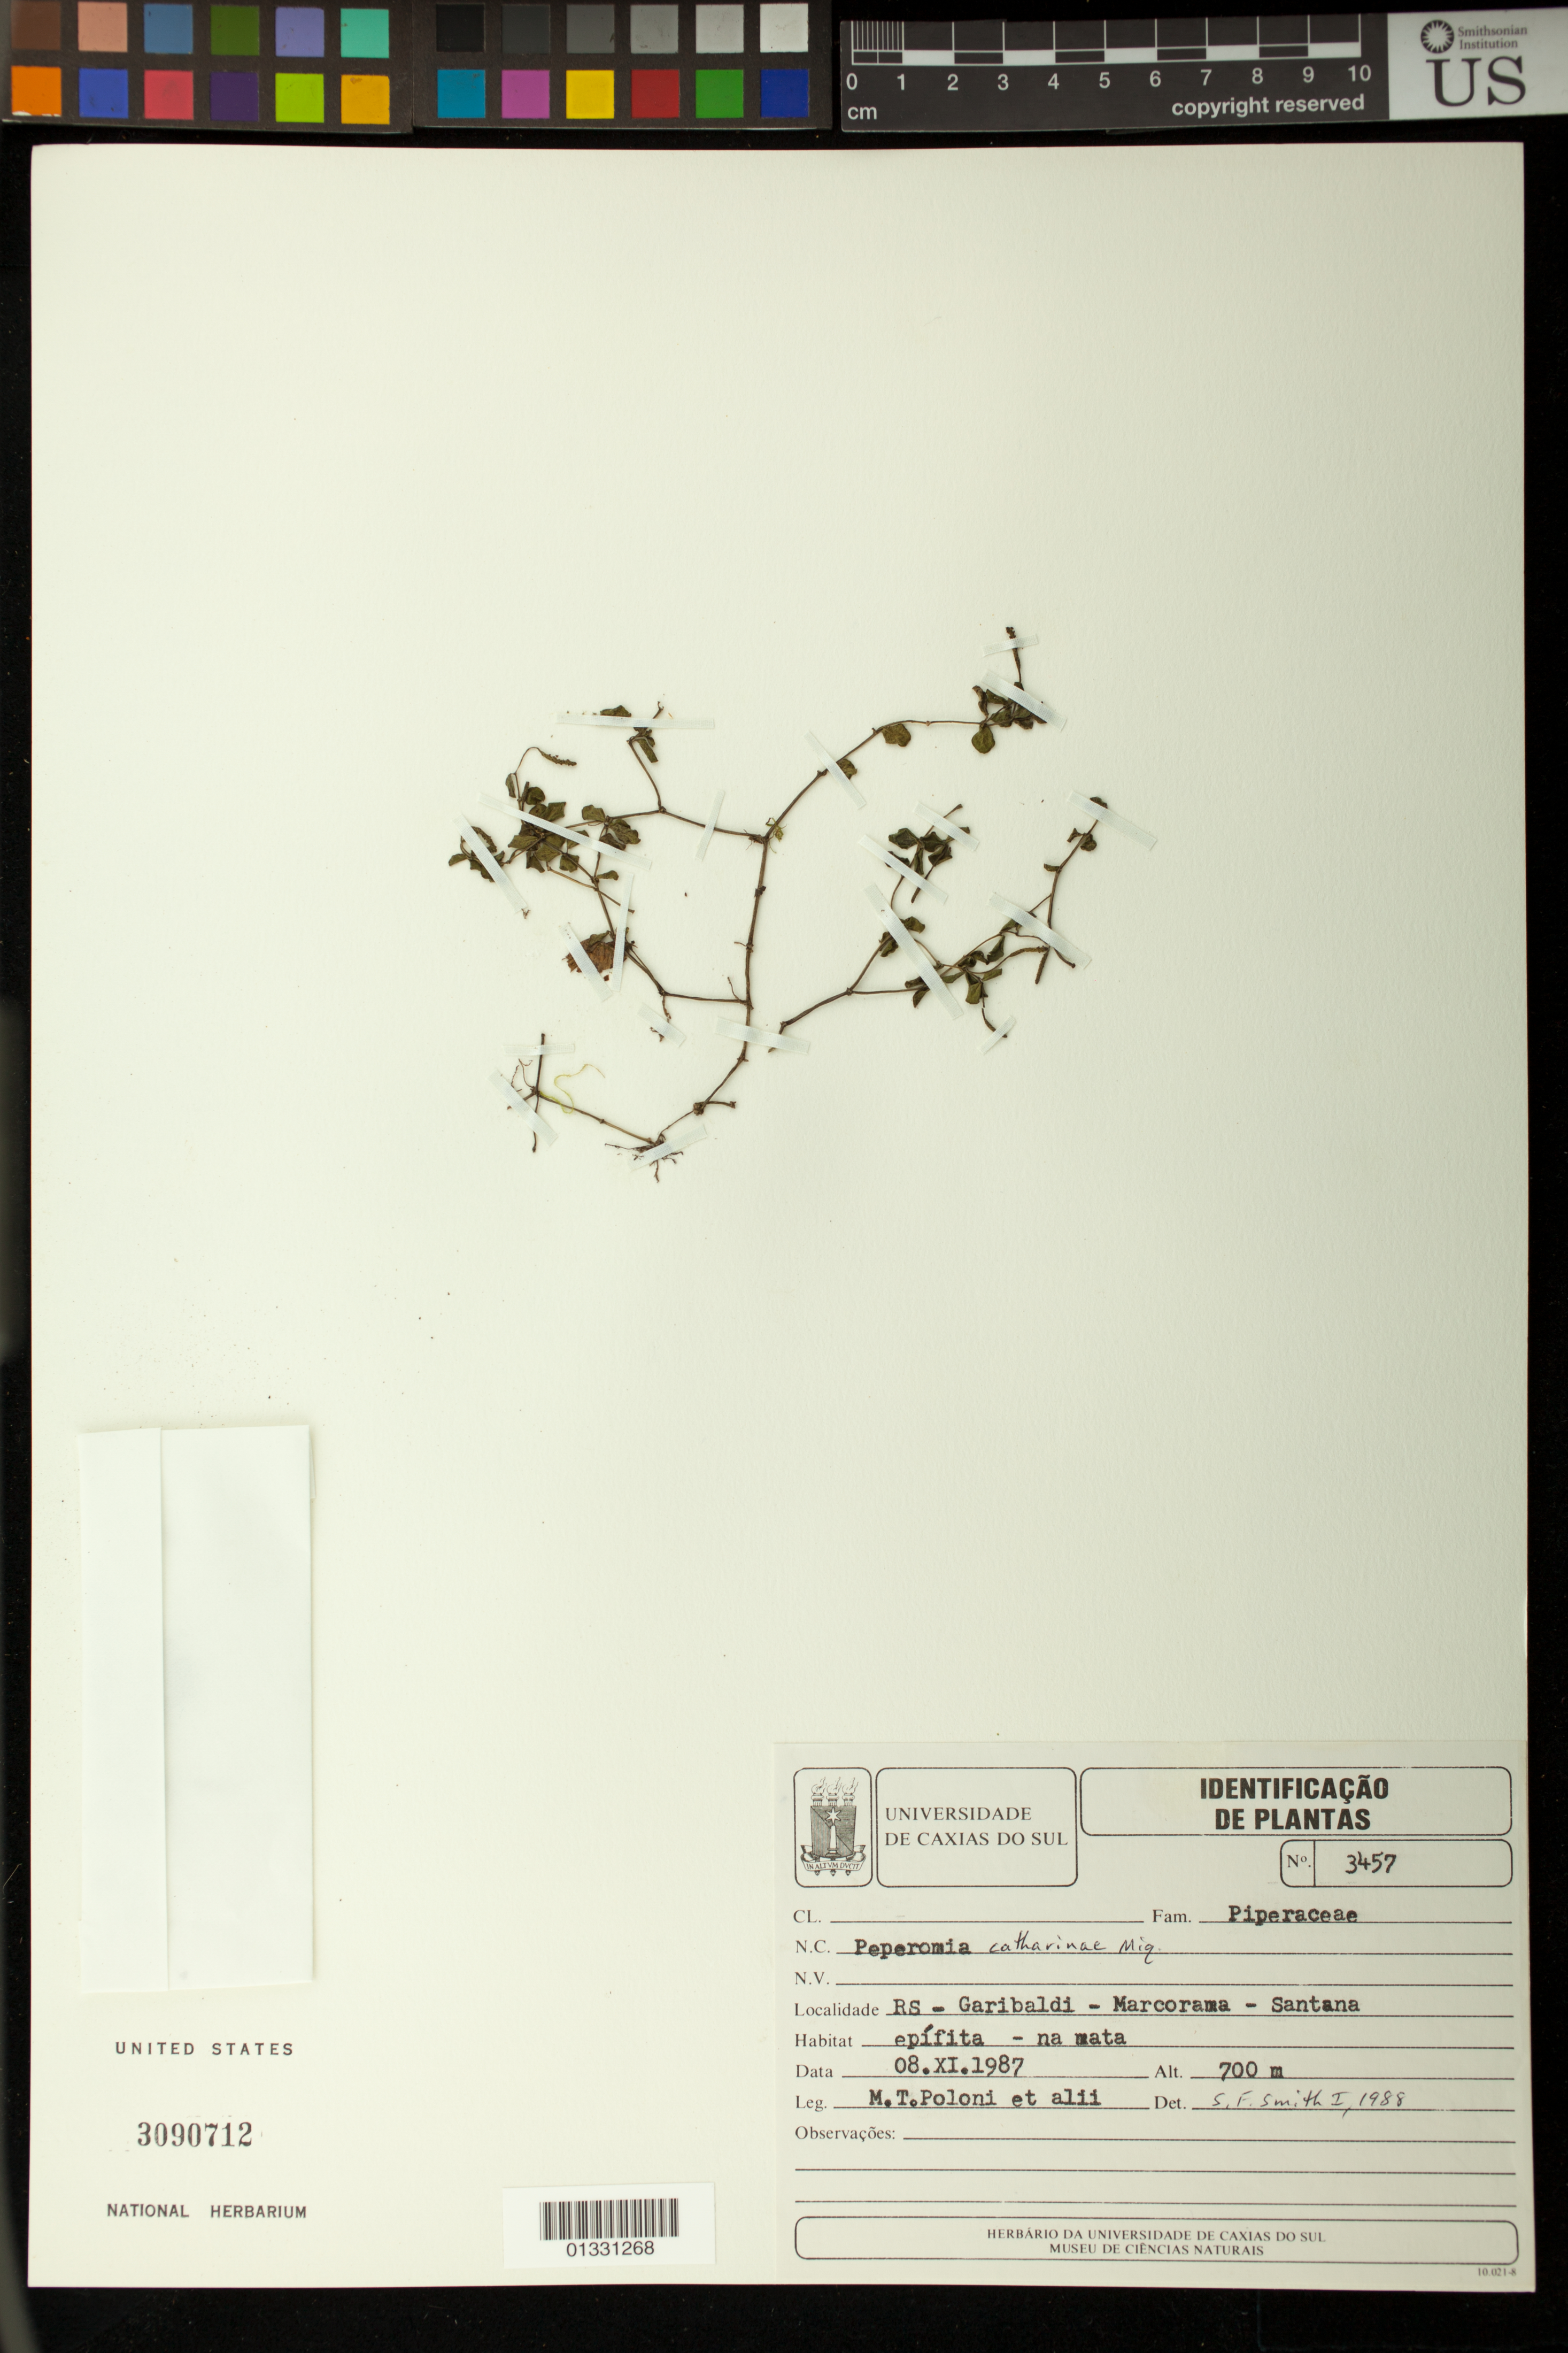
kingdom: Plantae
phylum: Tracheophyta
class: Magnoliopsida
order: Piperales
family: Piperaceae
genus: Peperomia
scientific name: Peperomia catharinae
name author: Miq.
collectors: M. Poloni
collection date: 1987-11-08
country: Brazil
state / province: Rio Grande do Sul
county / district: Garibaldi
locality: Marcorama. Santana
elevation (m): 700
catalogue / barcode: US 3090712